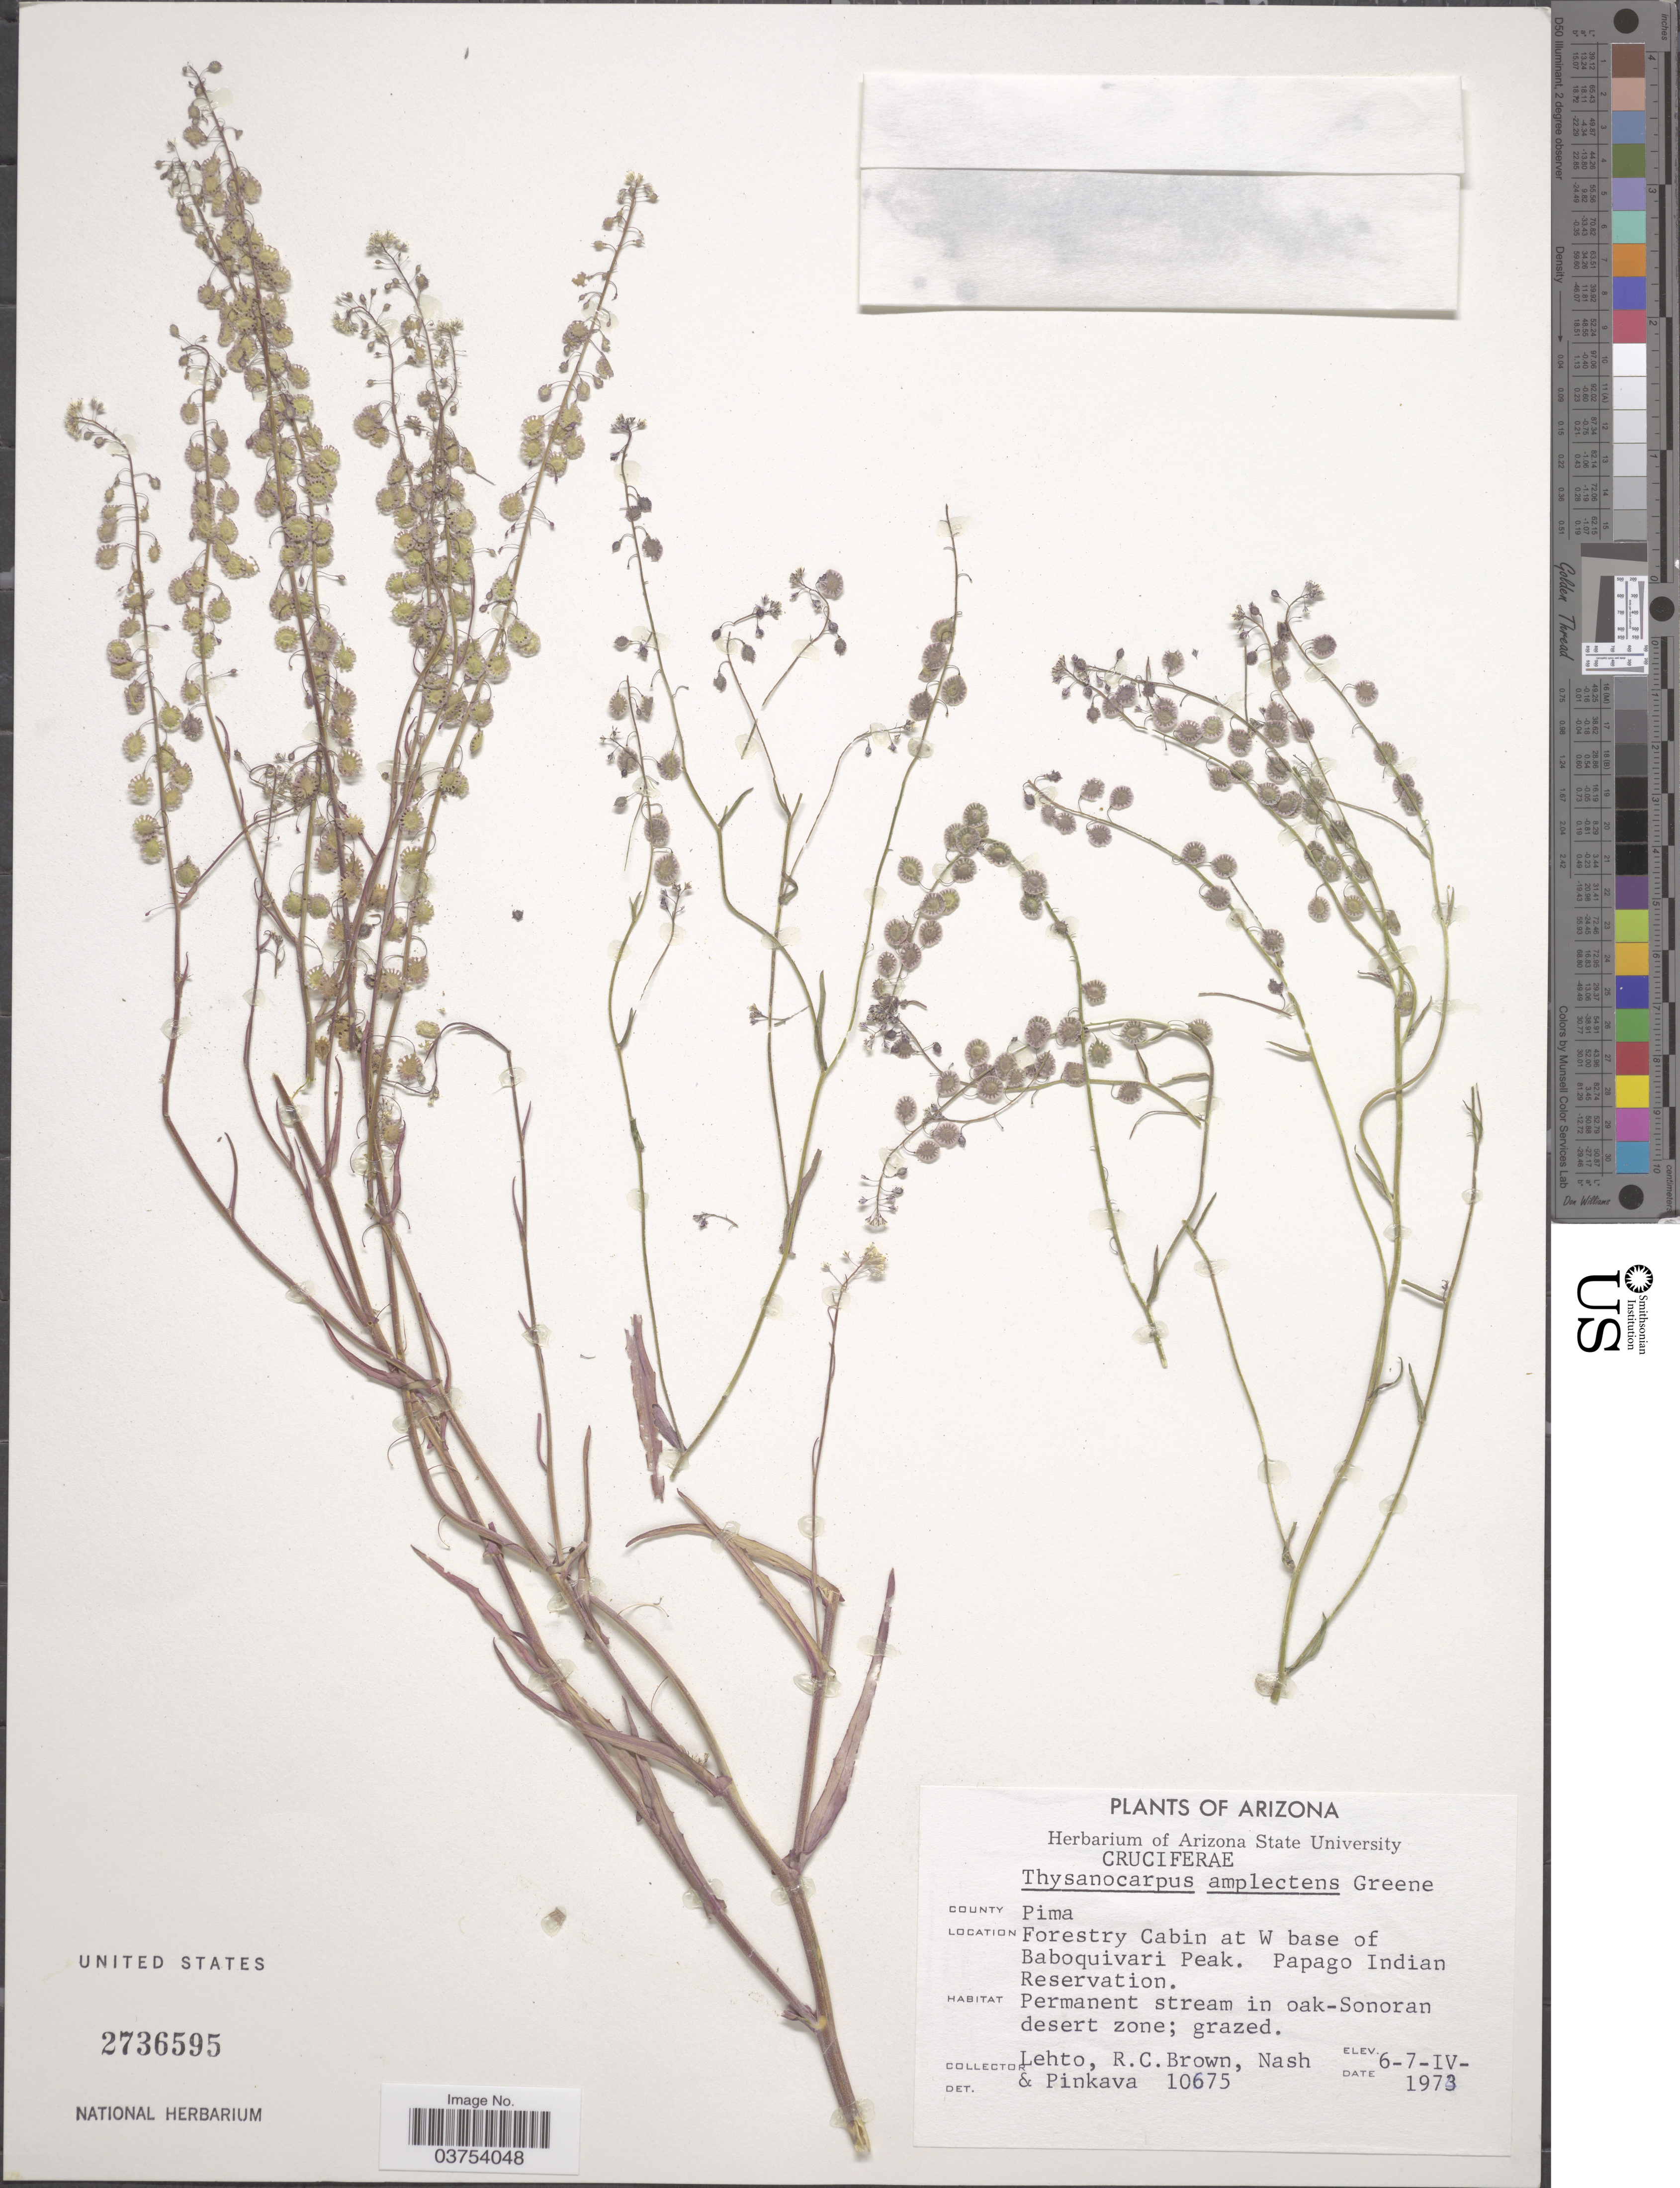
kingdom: Plantae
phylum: Tracheophyta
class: Magnoliopsida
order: Brassicales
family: Brassicaceae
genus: Thysanocarpus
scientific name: Thysanocarpus amplectens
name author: Greene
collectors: -. Lehto, R. C. Brown, -- Nash & -. Pinkava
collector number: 10675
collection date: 1973-04-06/1973-04-07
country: United States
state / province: Arizona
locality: County Pima. Forestry Cabin at W base of Baboquivari Peak. Papago Indian Reservation.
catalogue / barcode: US 2736595